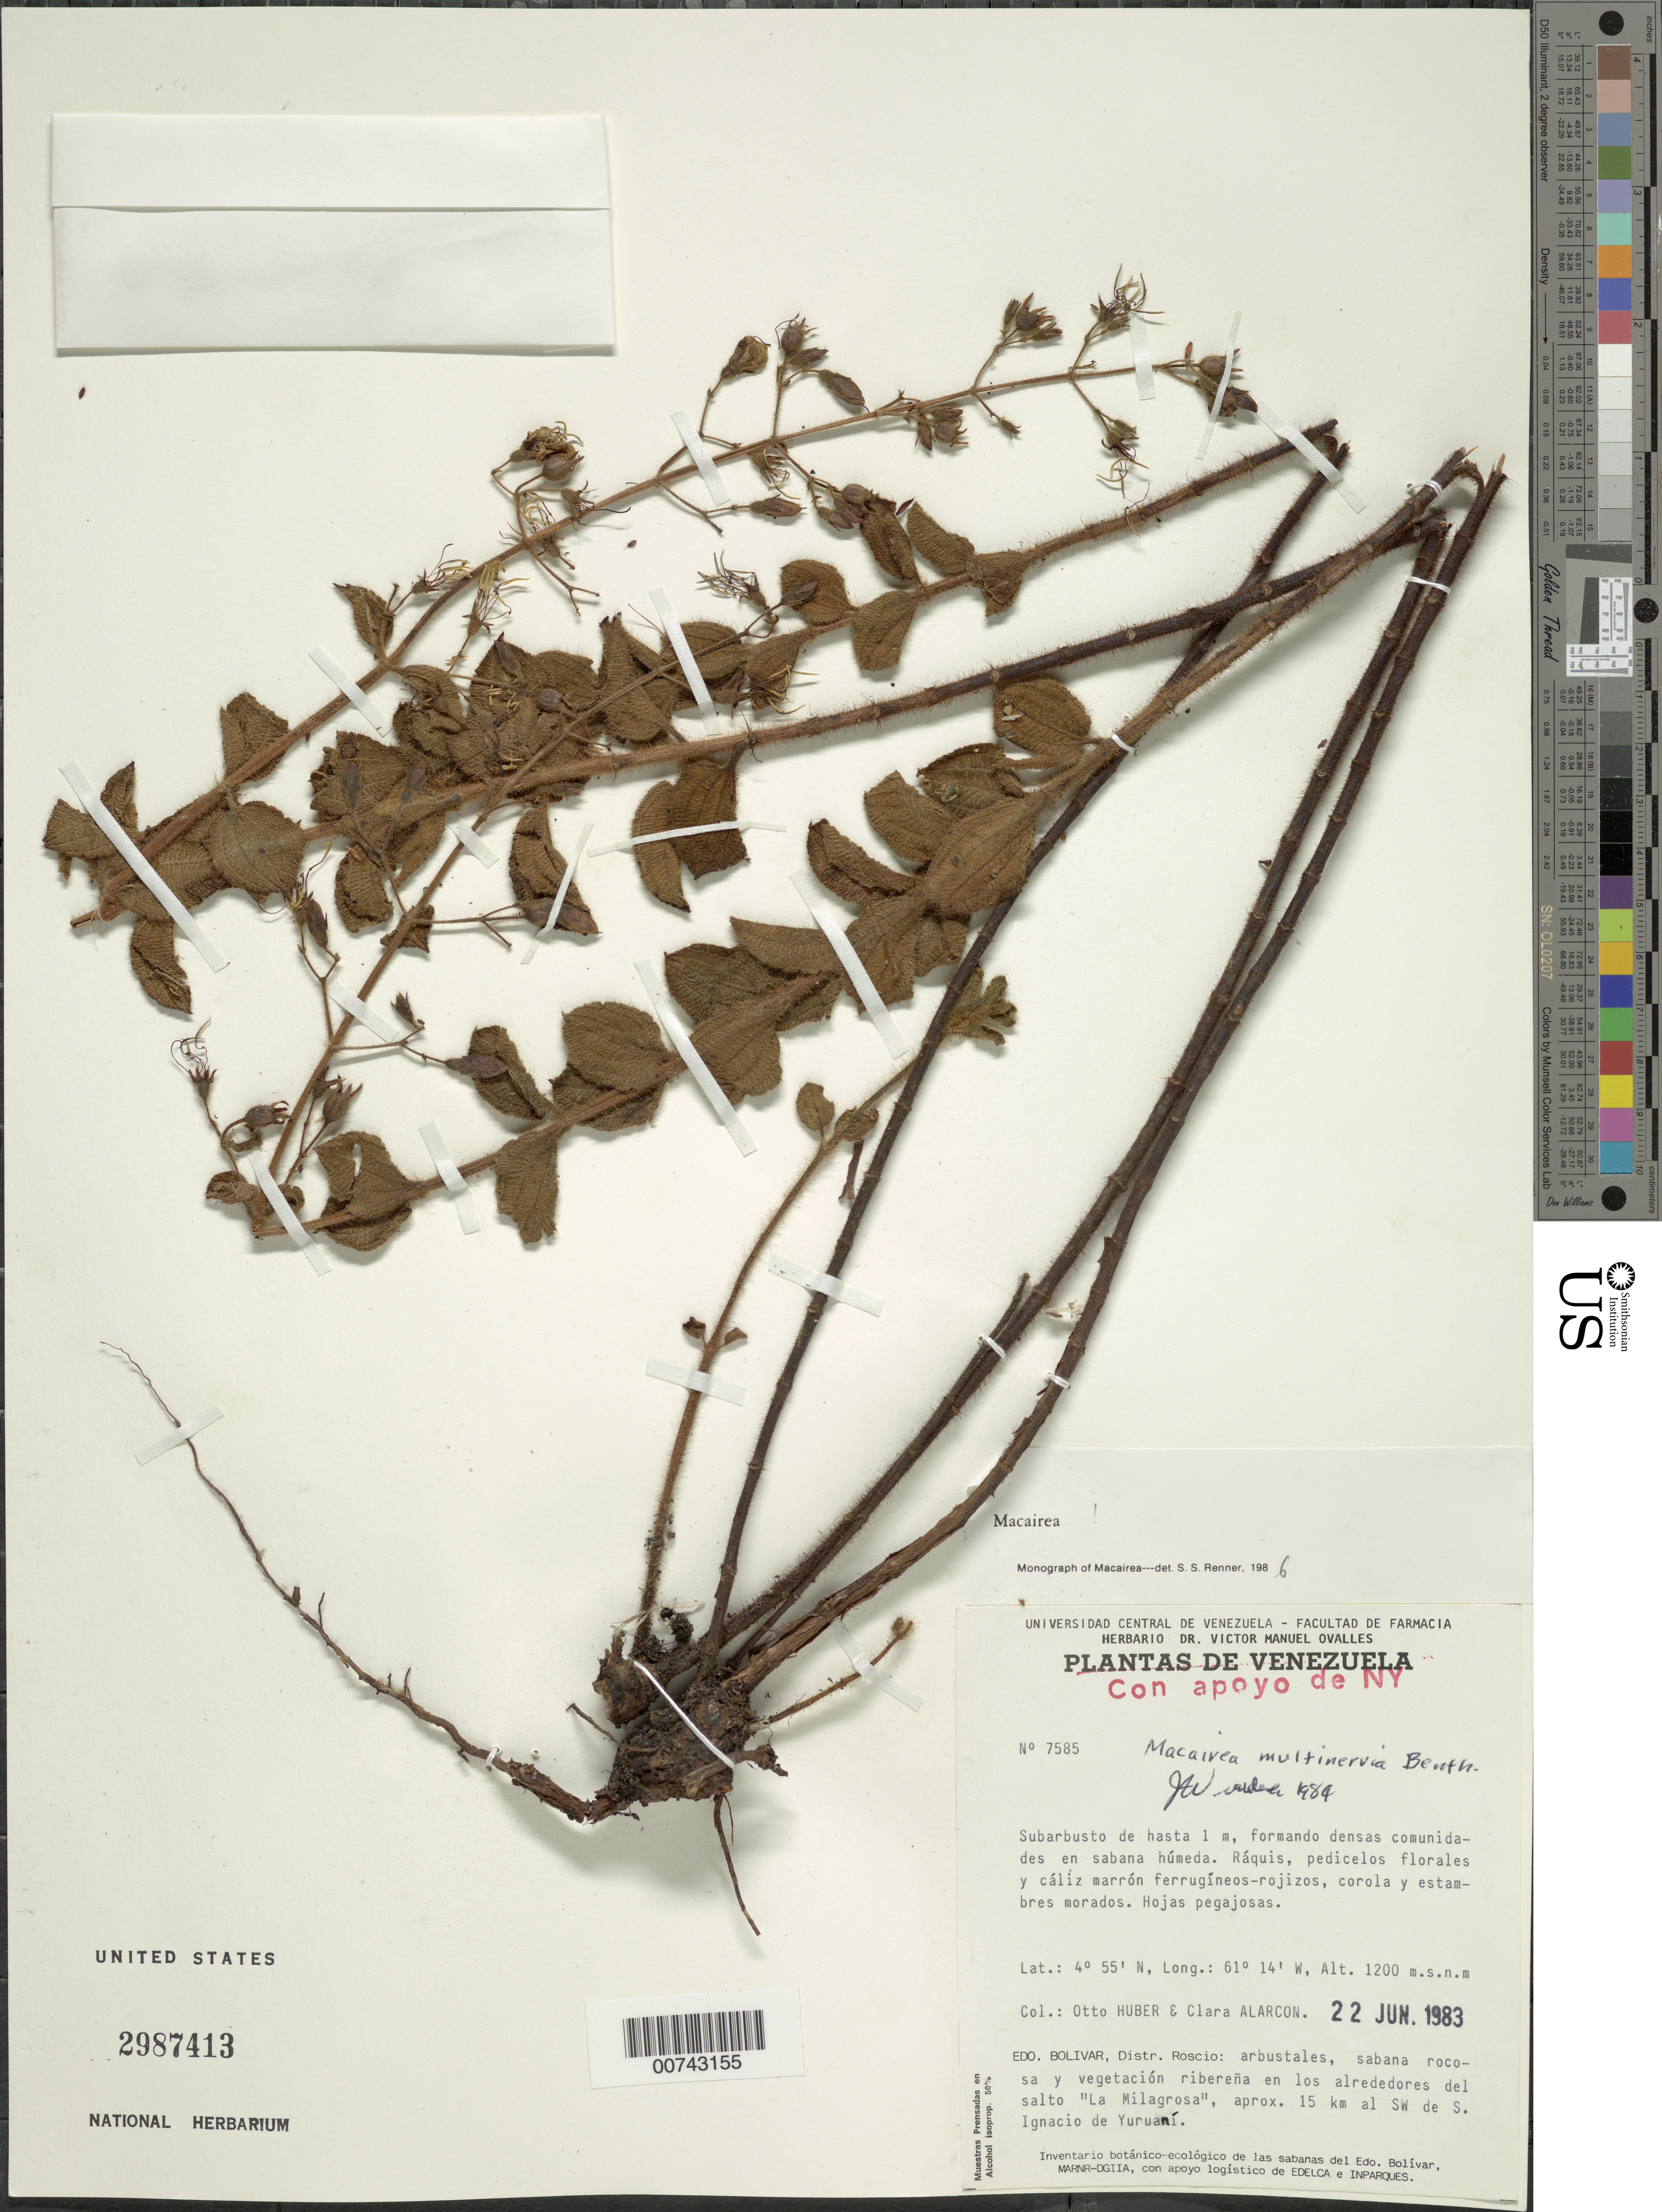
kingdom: Plantae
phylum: Tracheophyta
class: Magnoliopsida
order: Myrtales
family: Melastomataceae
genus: Macairea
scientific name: Macairea multinervia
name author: Benth.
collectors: O. Huber & C. Alarcon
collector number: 7585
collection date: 1983-06-22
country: Venezuela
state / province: Bolivar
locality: Distr. Roscio: en los alrededores del salto "La Milagrosa", aprox. 15 km al SW de S. Ignacio de Yuruaní.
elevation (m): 1200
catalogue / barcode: US 2987413